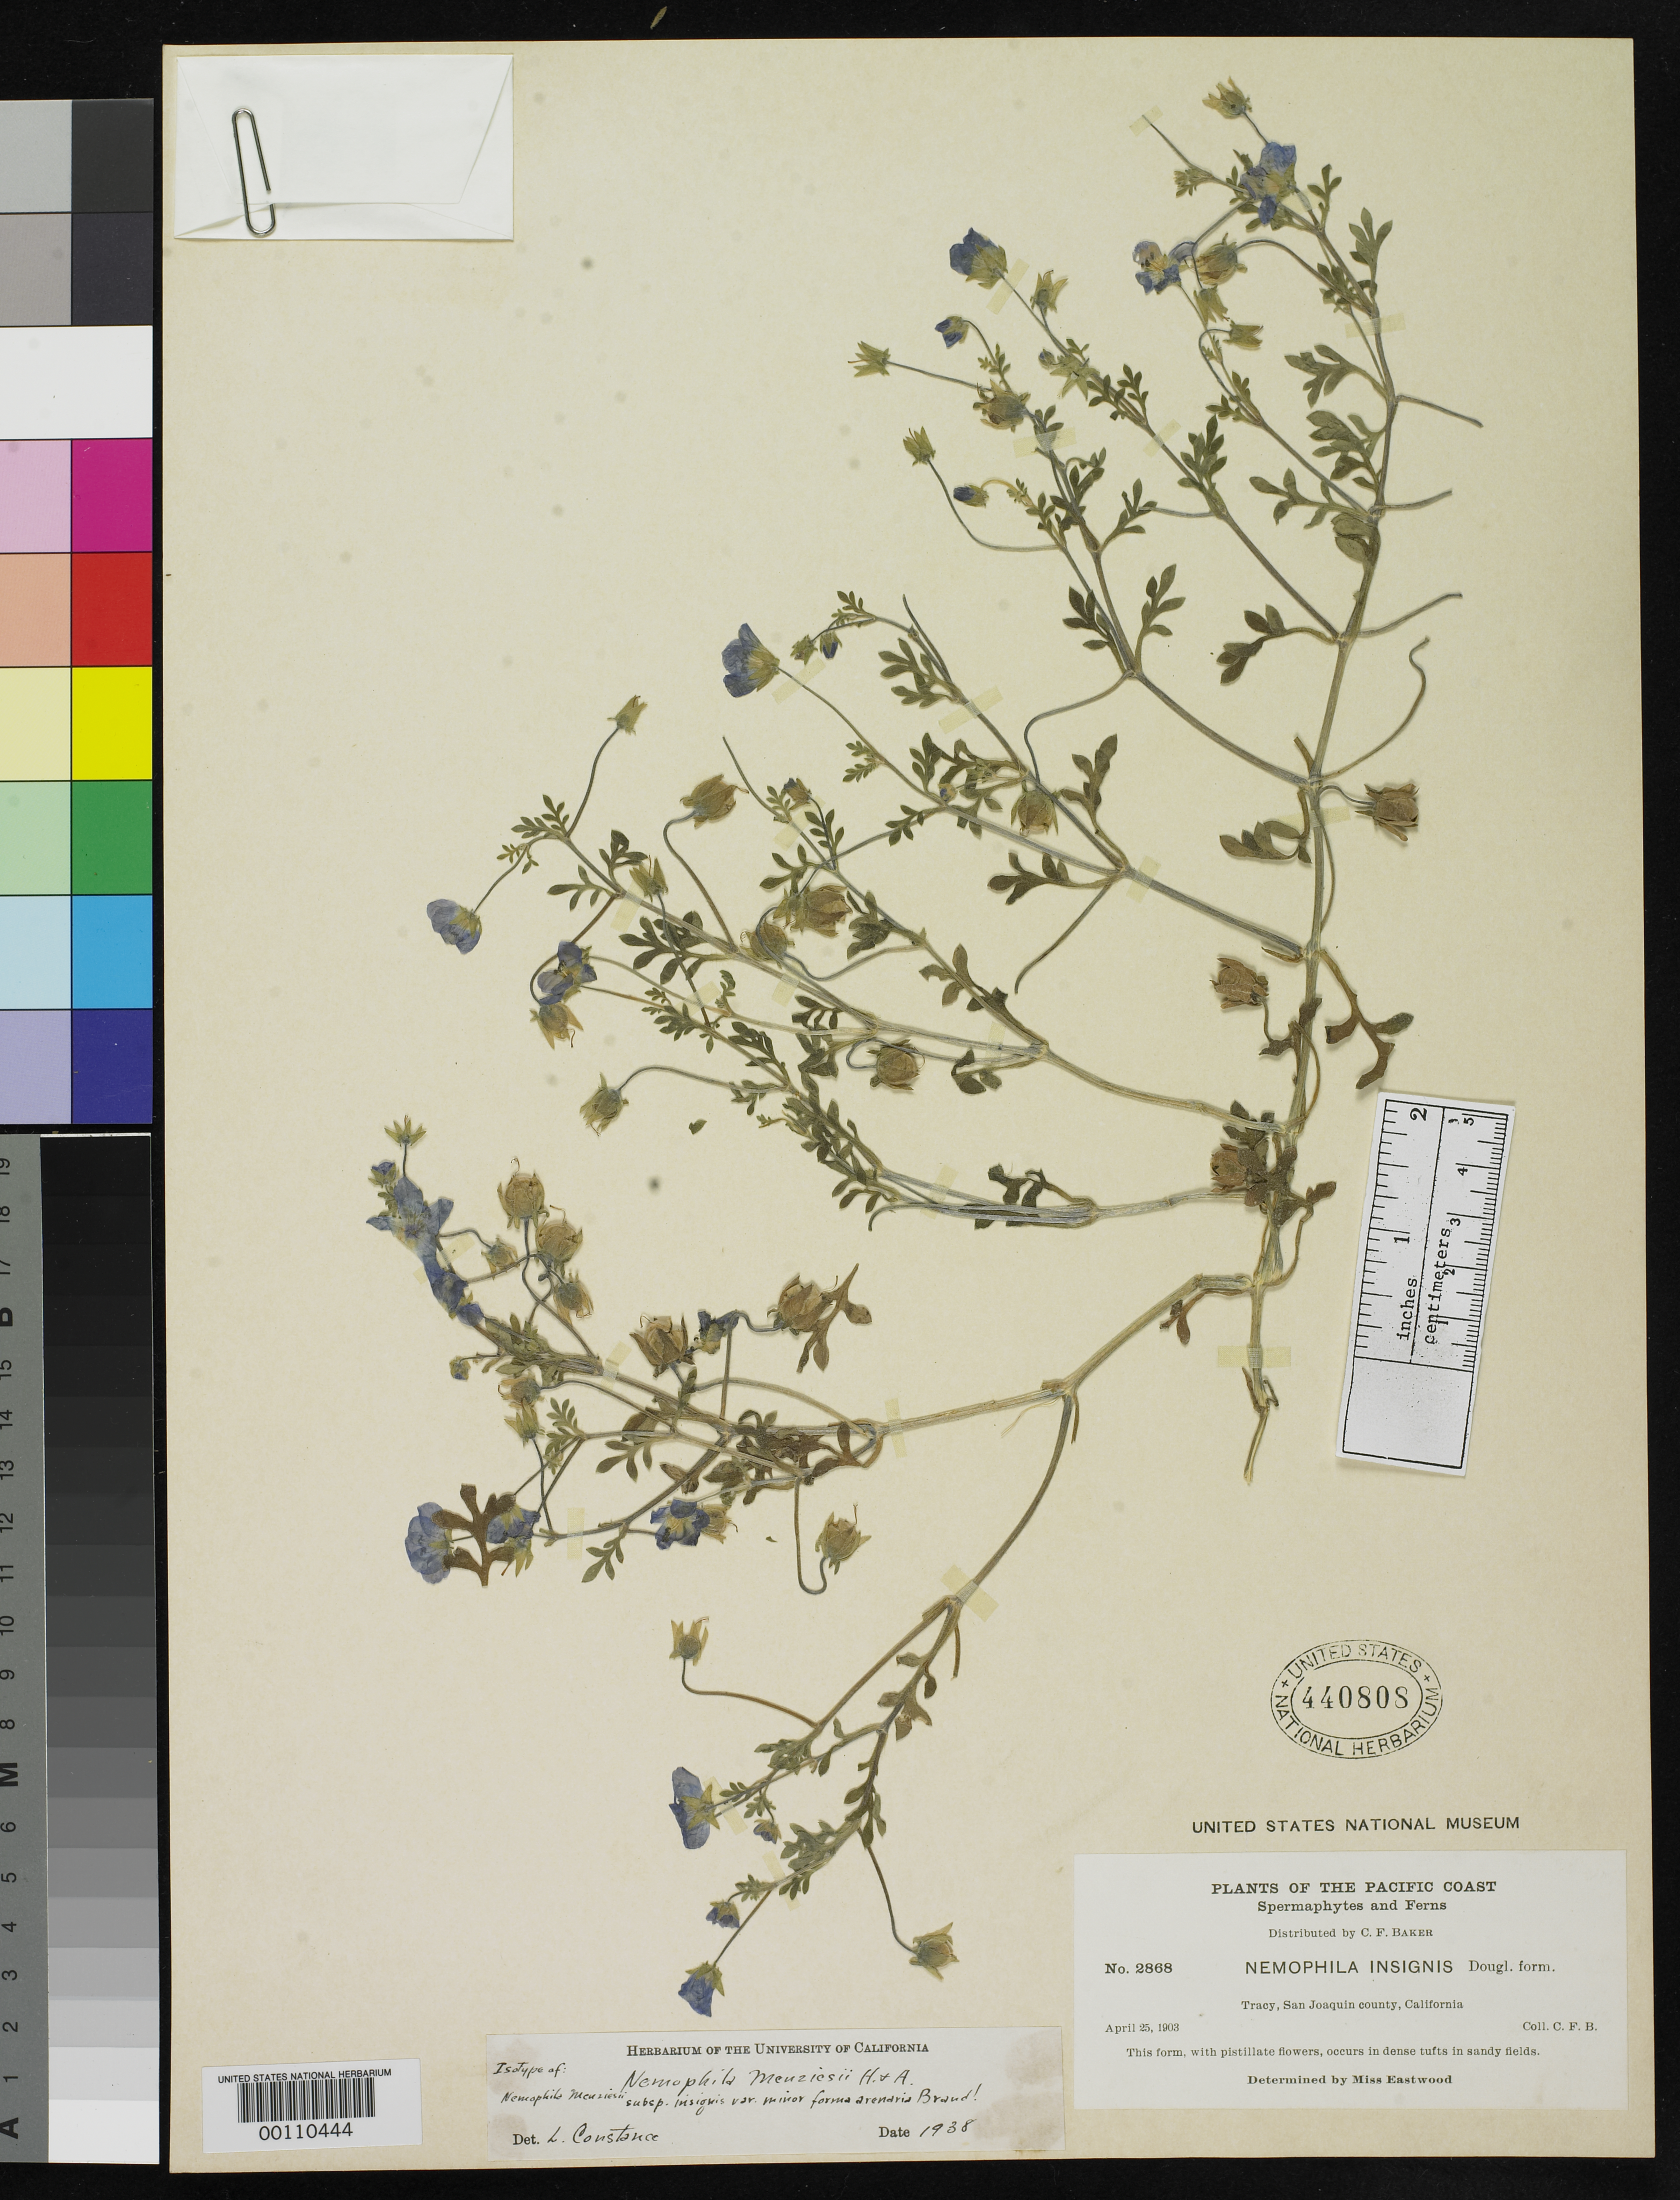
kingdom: Plantae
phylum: Tracheophyta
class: Magnoliopsida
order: Boraginales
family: Hydrophyllaceae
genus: Nemophila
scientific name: Nemophila menziesii subsp. insignis f. arenaria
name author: Brand in Engl.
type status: Isotype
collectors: C. F. Baker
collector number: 2868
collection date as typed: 25 Apr 1903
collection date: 1903-04-25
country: United States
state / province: California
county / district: San Joaquin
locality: Tracy.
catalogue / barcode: US 440808